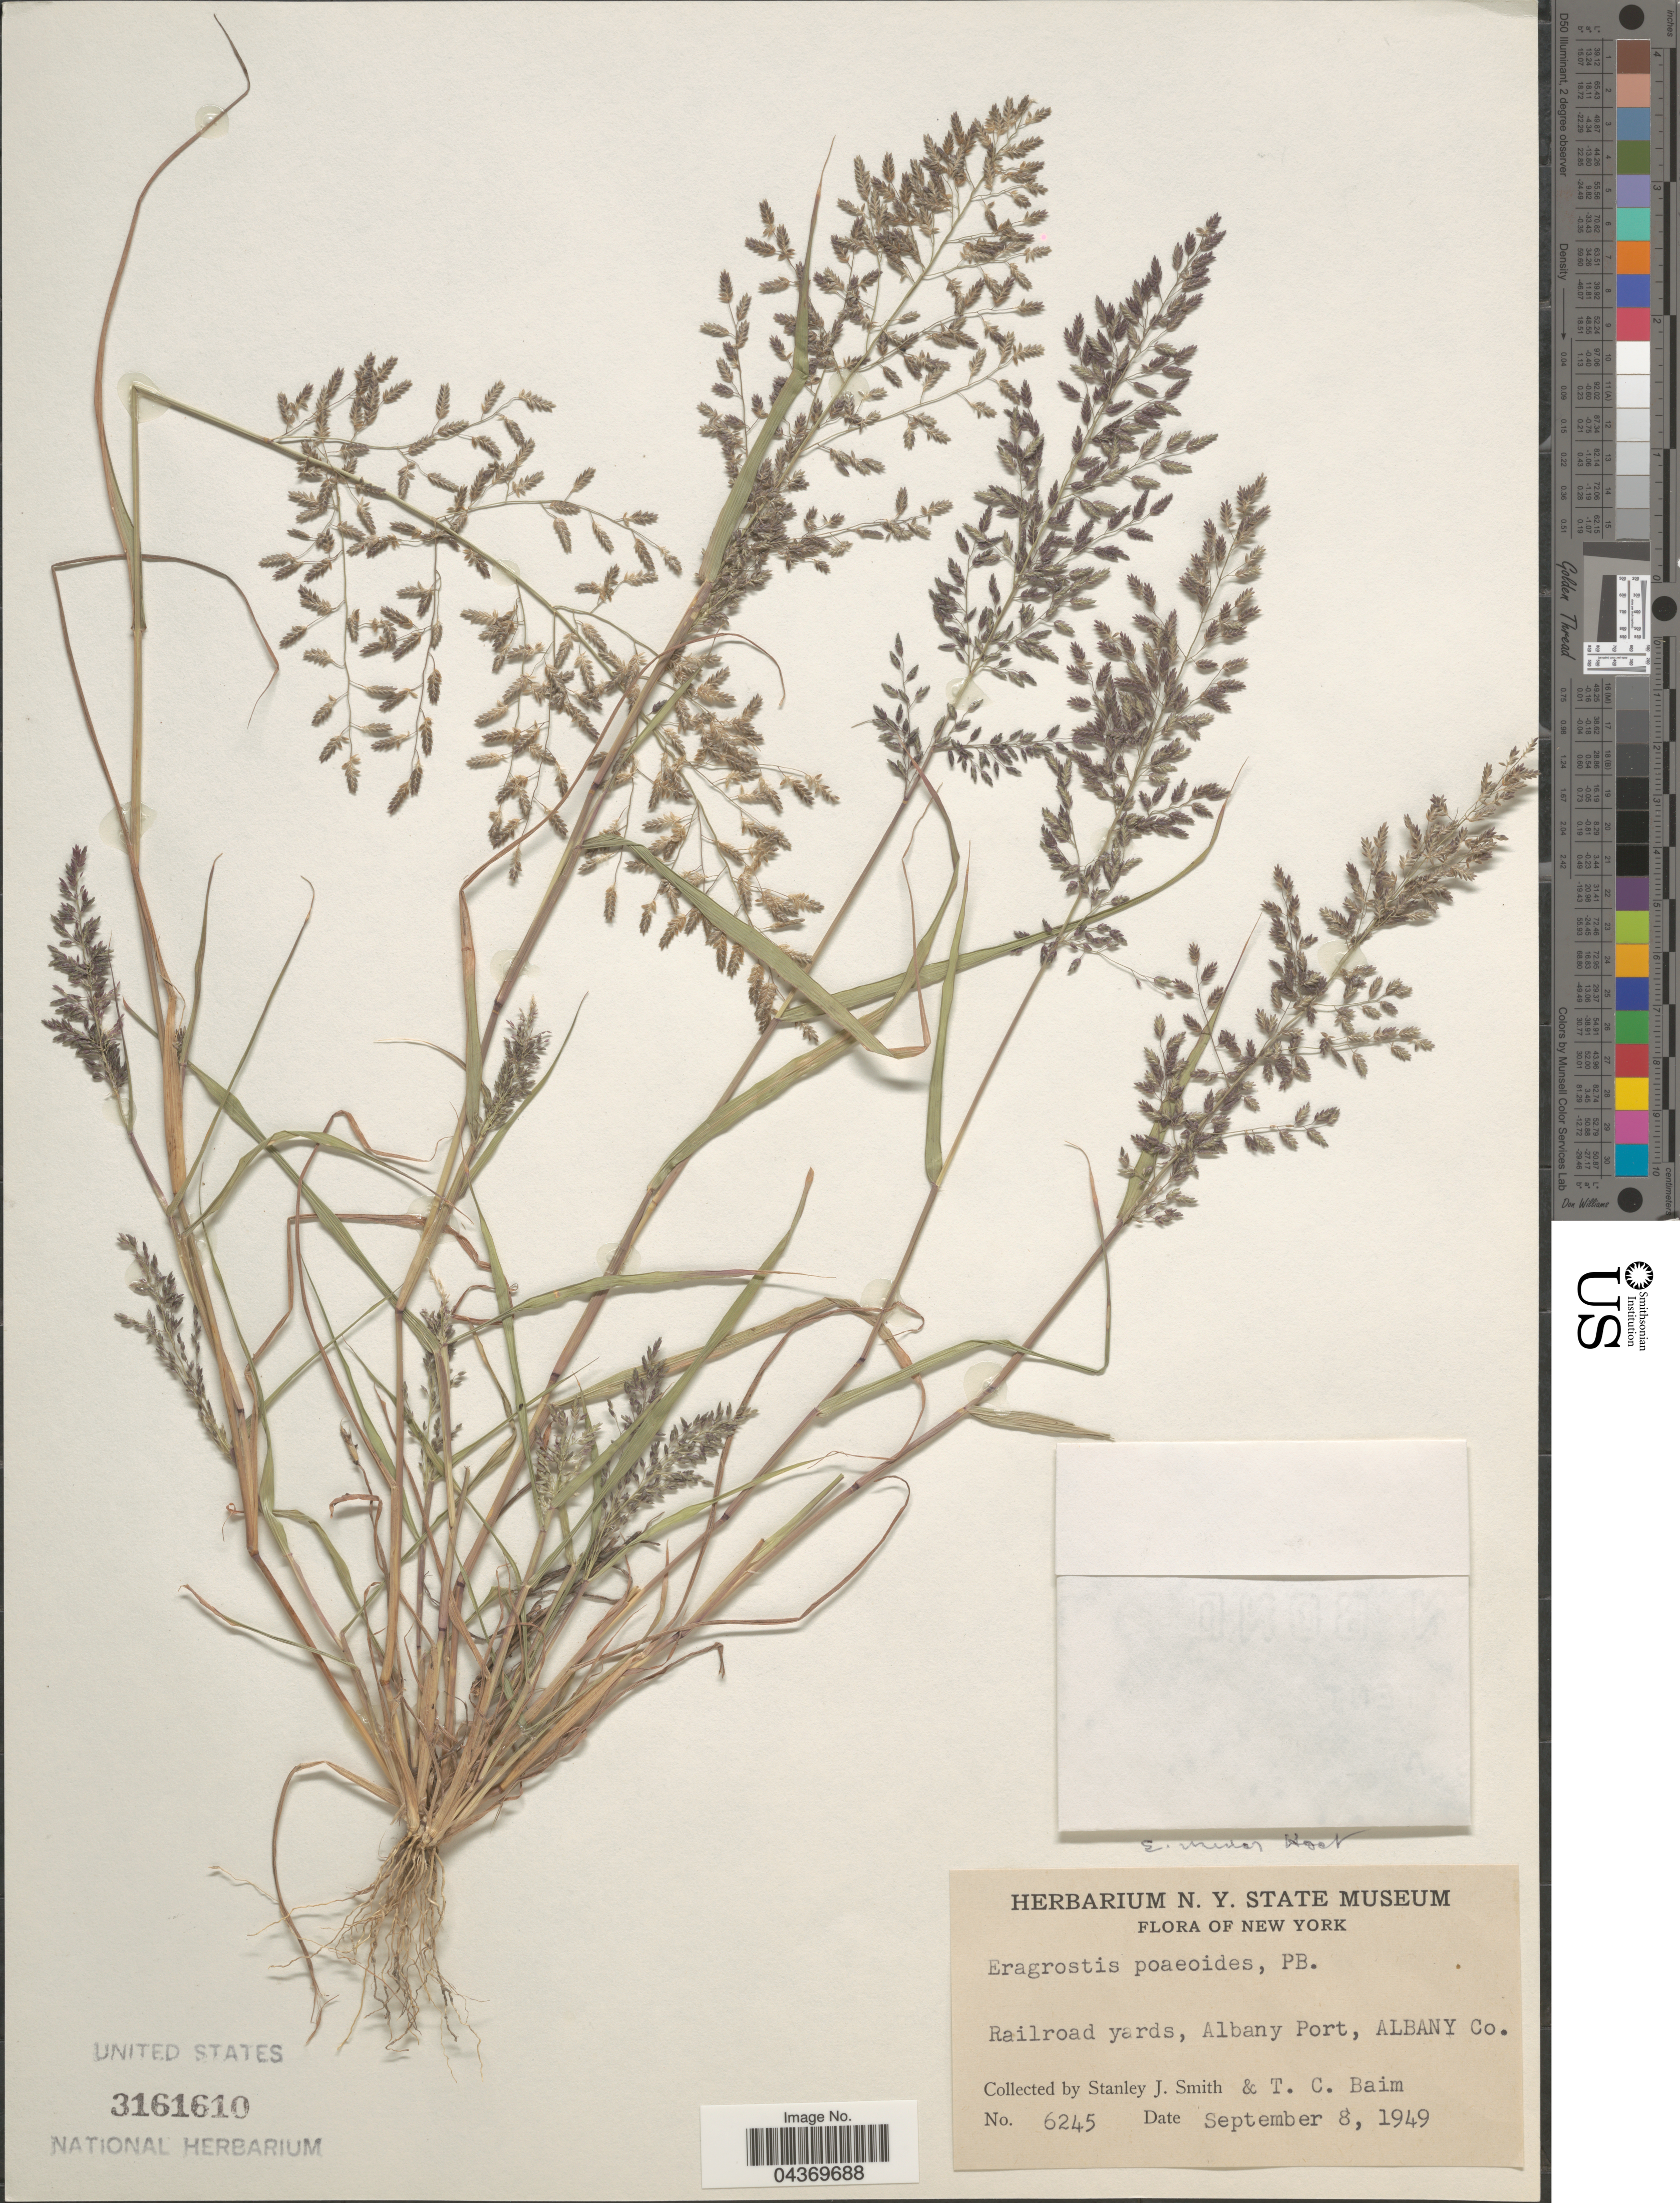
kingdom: Plantae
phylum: Tracheophyta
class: Liliopsida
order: Poales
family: Poaceae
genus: Eragrostis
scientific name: Eragrostis minor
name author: Host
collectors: S. Smith & T. Baim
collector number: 6245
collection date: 1949-09-08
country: United States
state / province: New York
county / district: Albany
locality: Railroad yards, Albany Port, Albany Co.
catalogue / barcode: US 3161610